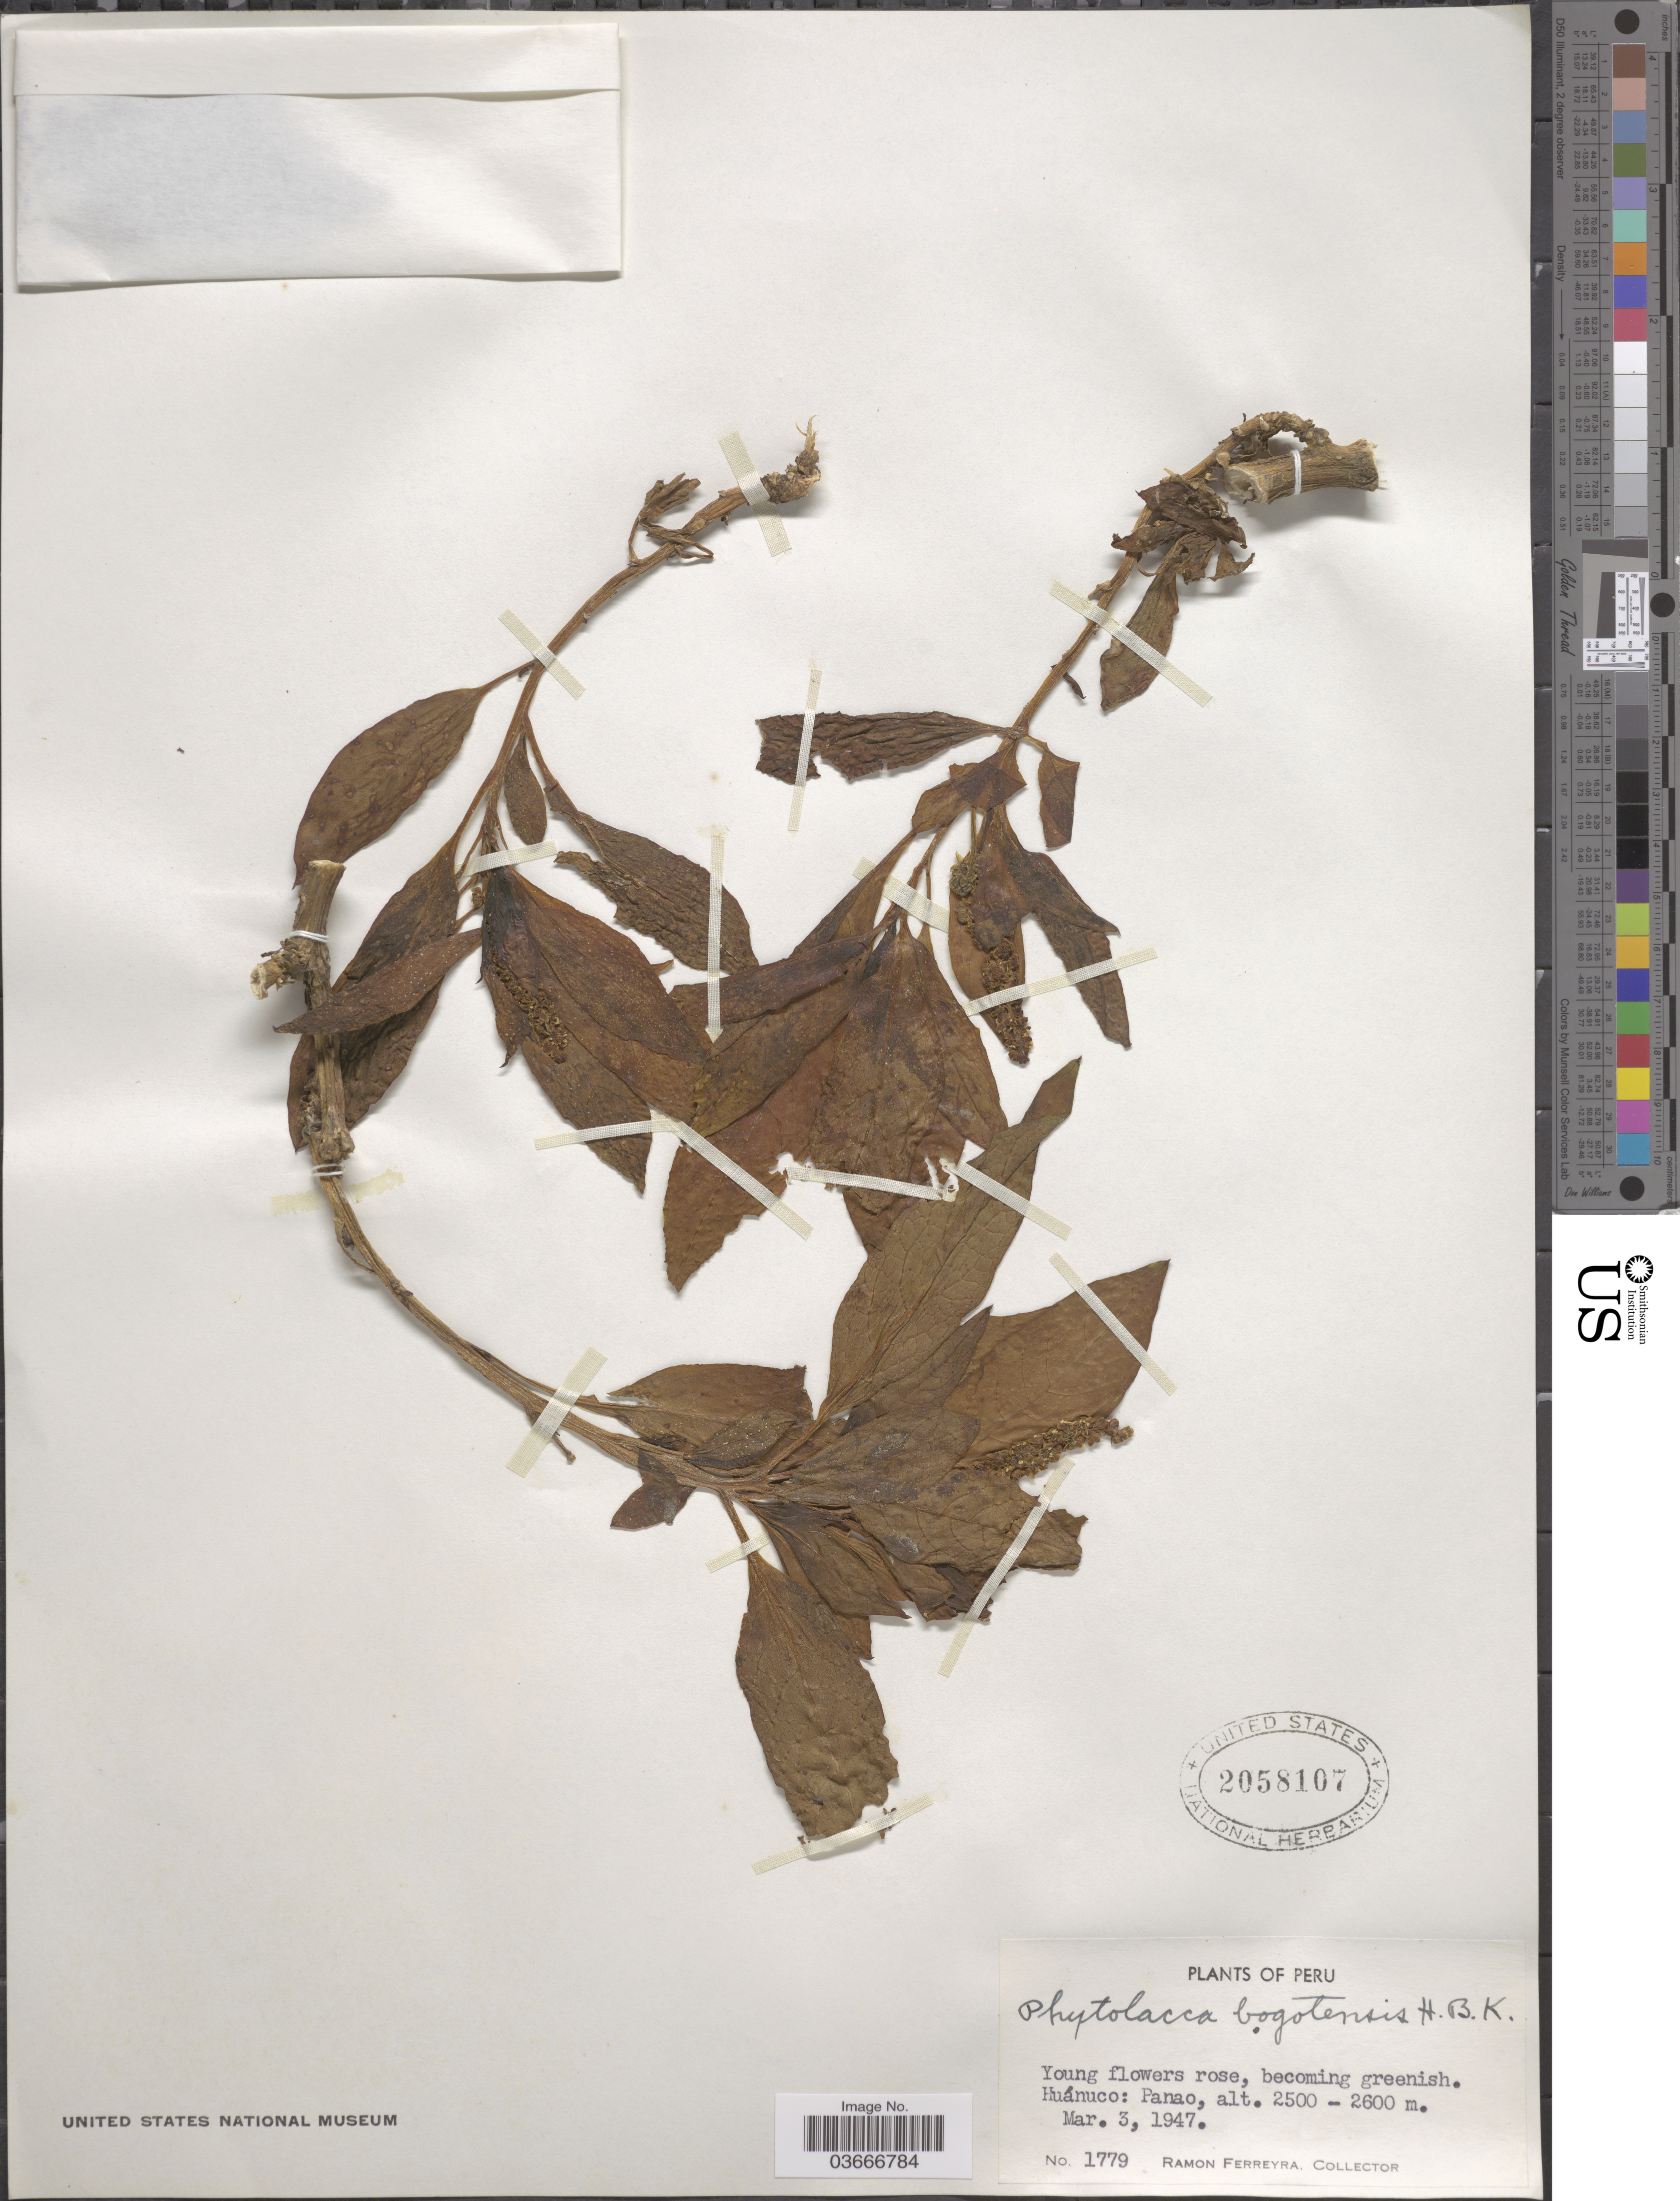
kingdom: Plantae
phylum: Tracheophyta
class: Magnoliopsida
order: Caryophyllales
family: Phytolaccaceae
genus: Phytolacca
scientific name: Phytolacca bogotensis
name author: Kunth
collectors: R. A. Ferreyra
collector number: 1779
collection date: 1947-03-03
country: Peru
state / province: Huánuco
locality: Panao.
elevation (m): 2500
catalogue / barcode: US 2058107